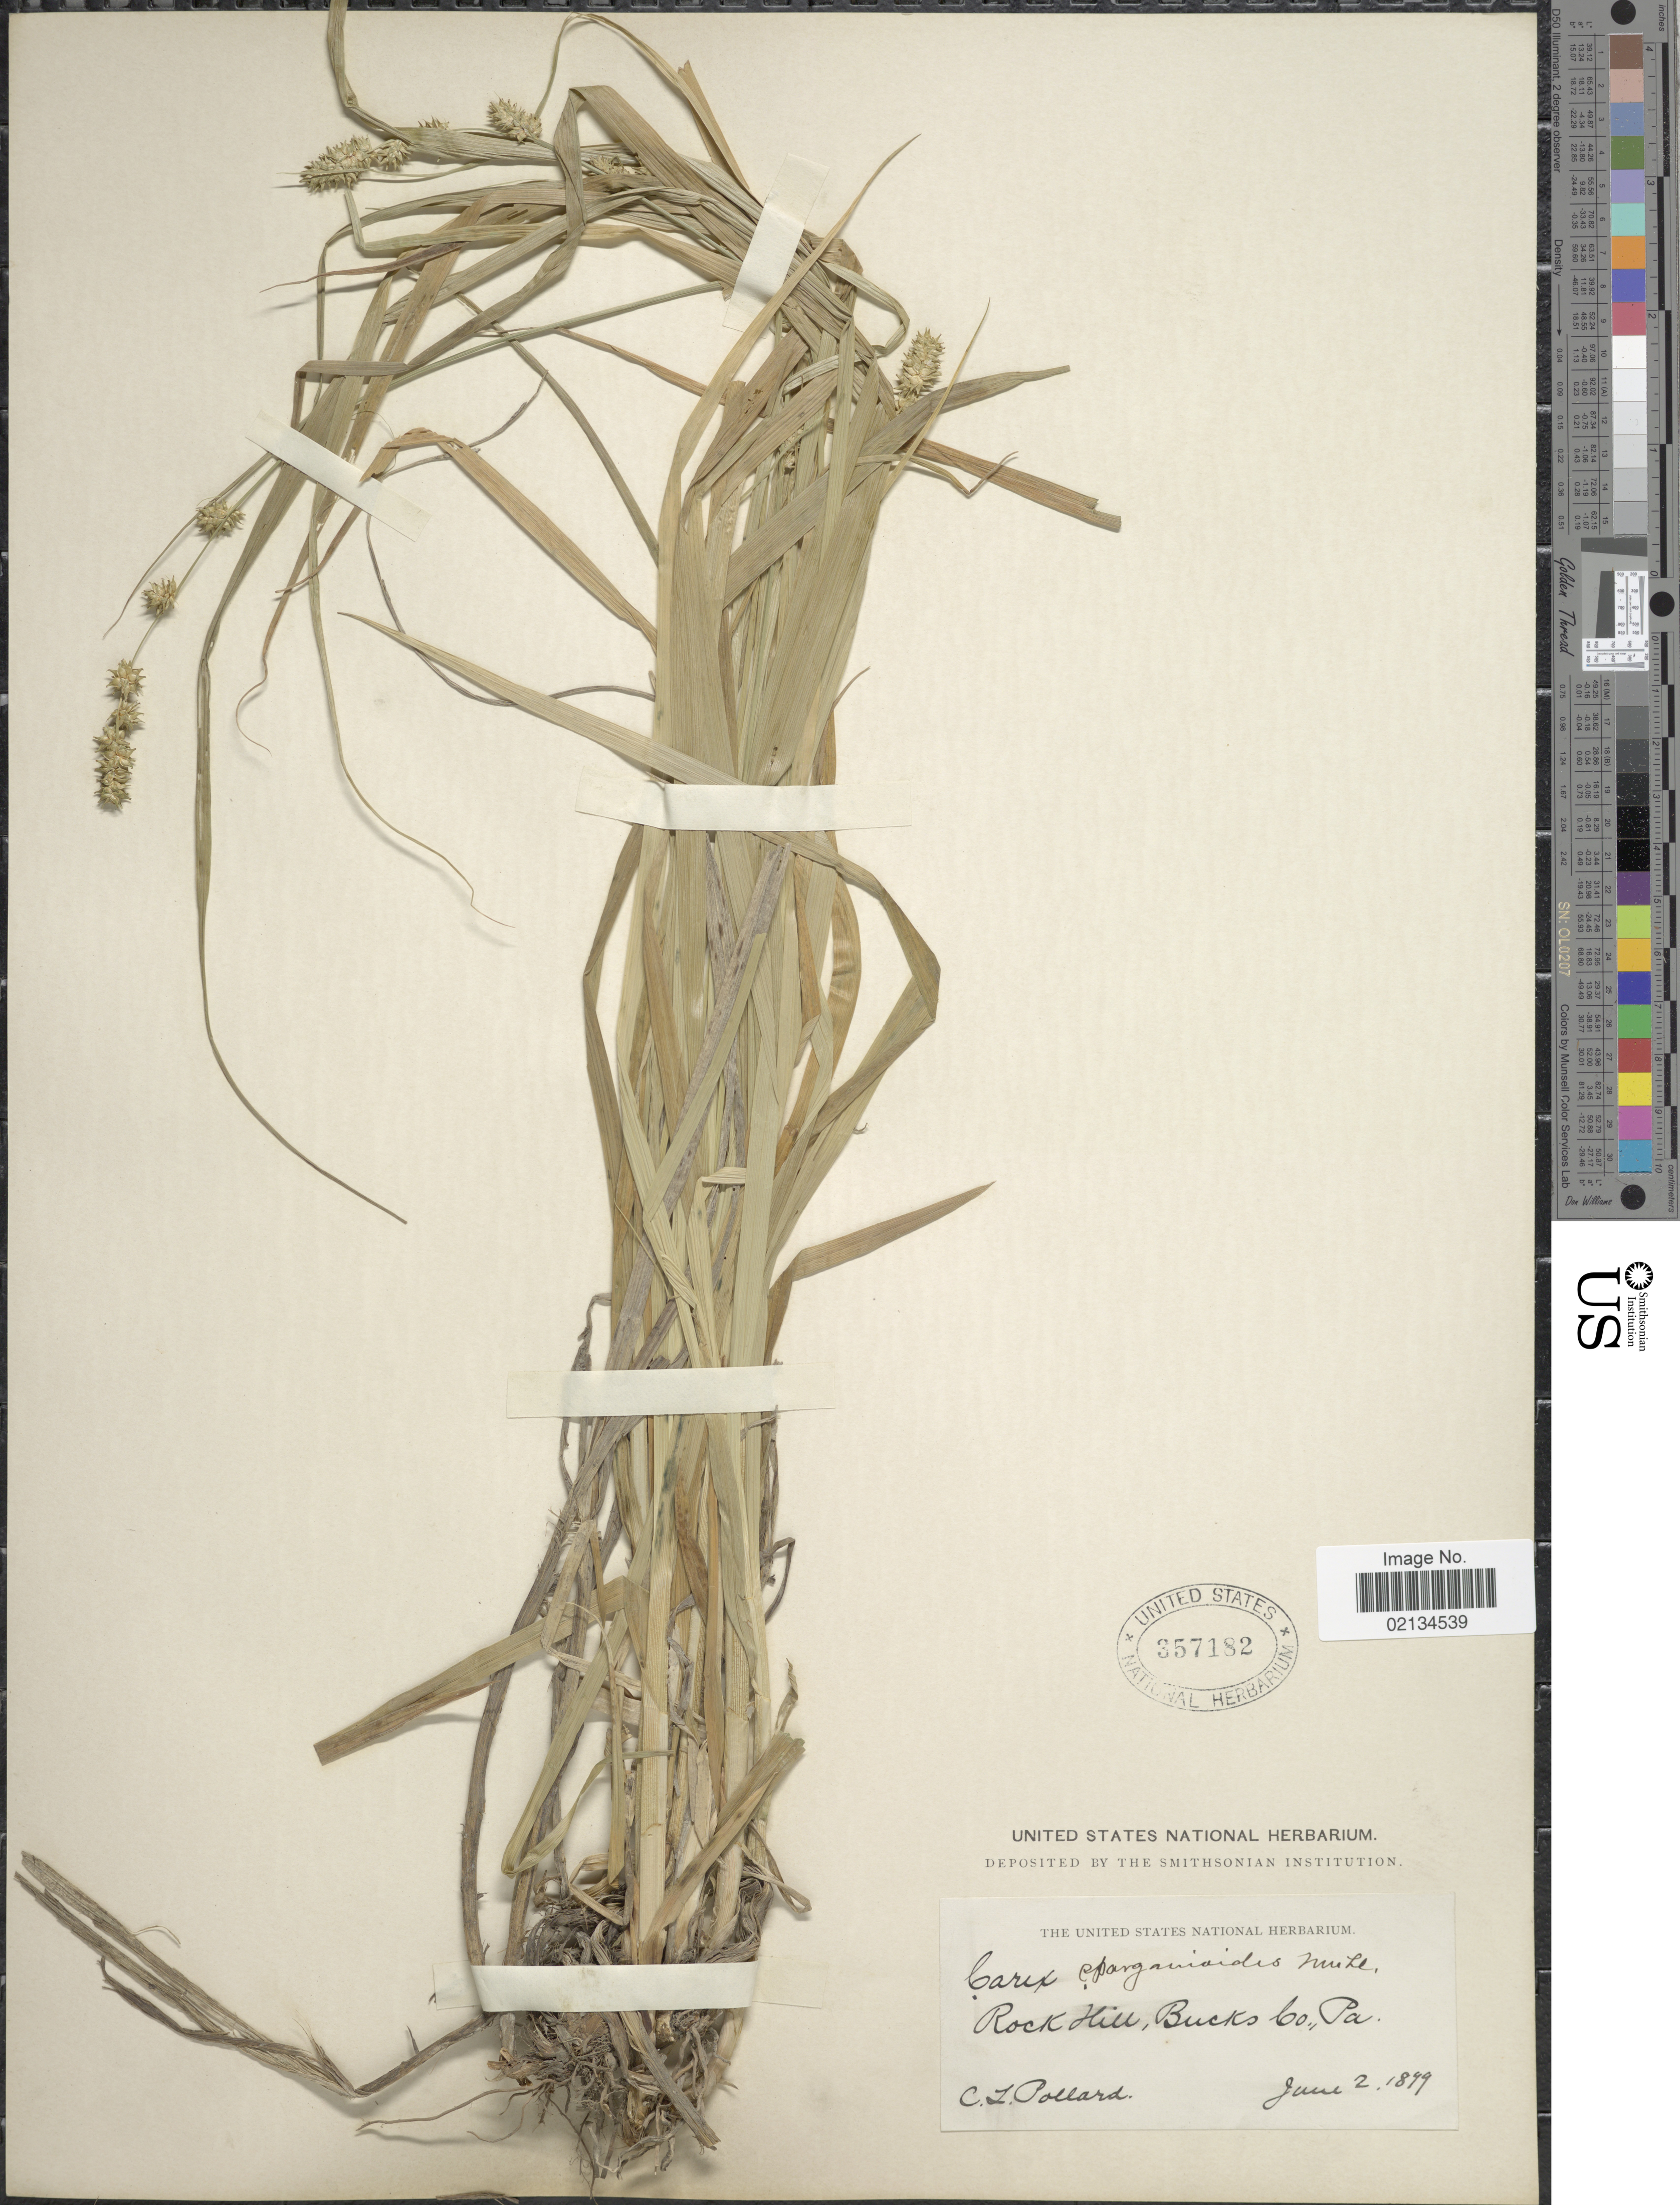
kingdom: Plantae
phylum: Tracheophyta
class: Liliopsida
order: Poales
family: Cyperaceae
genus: Carex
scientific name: Carex sparganioides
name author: Muhl. ex Willd.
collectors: C. L. Pollard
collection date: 1899-06-02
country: United States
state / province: Pennsylvania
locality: Rock Hill, Bucks Co.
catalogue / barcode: US 357182